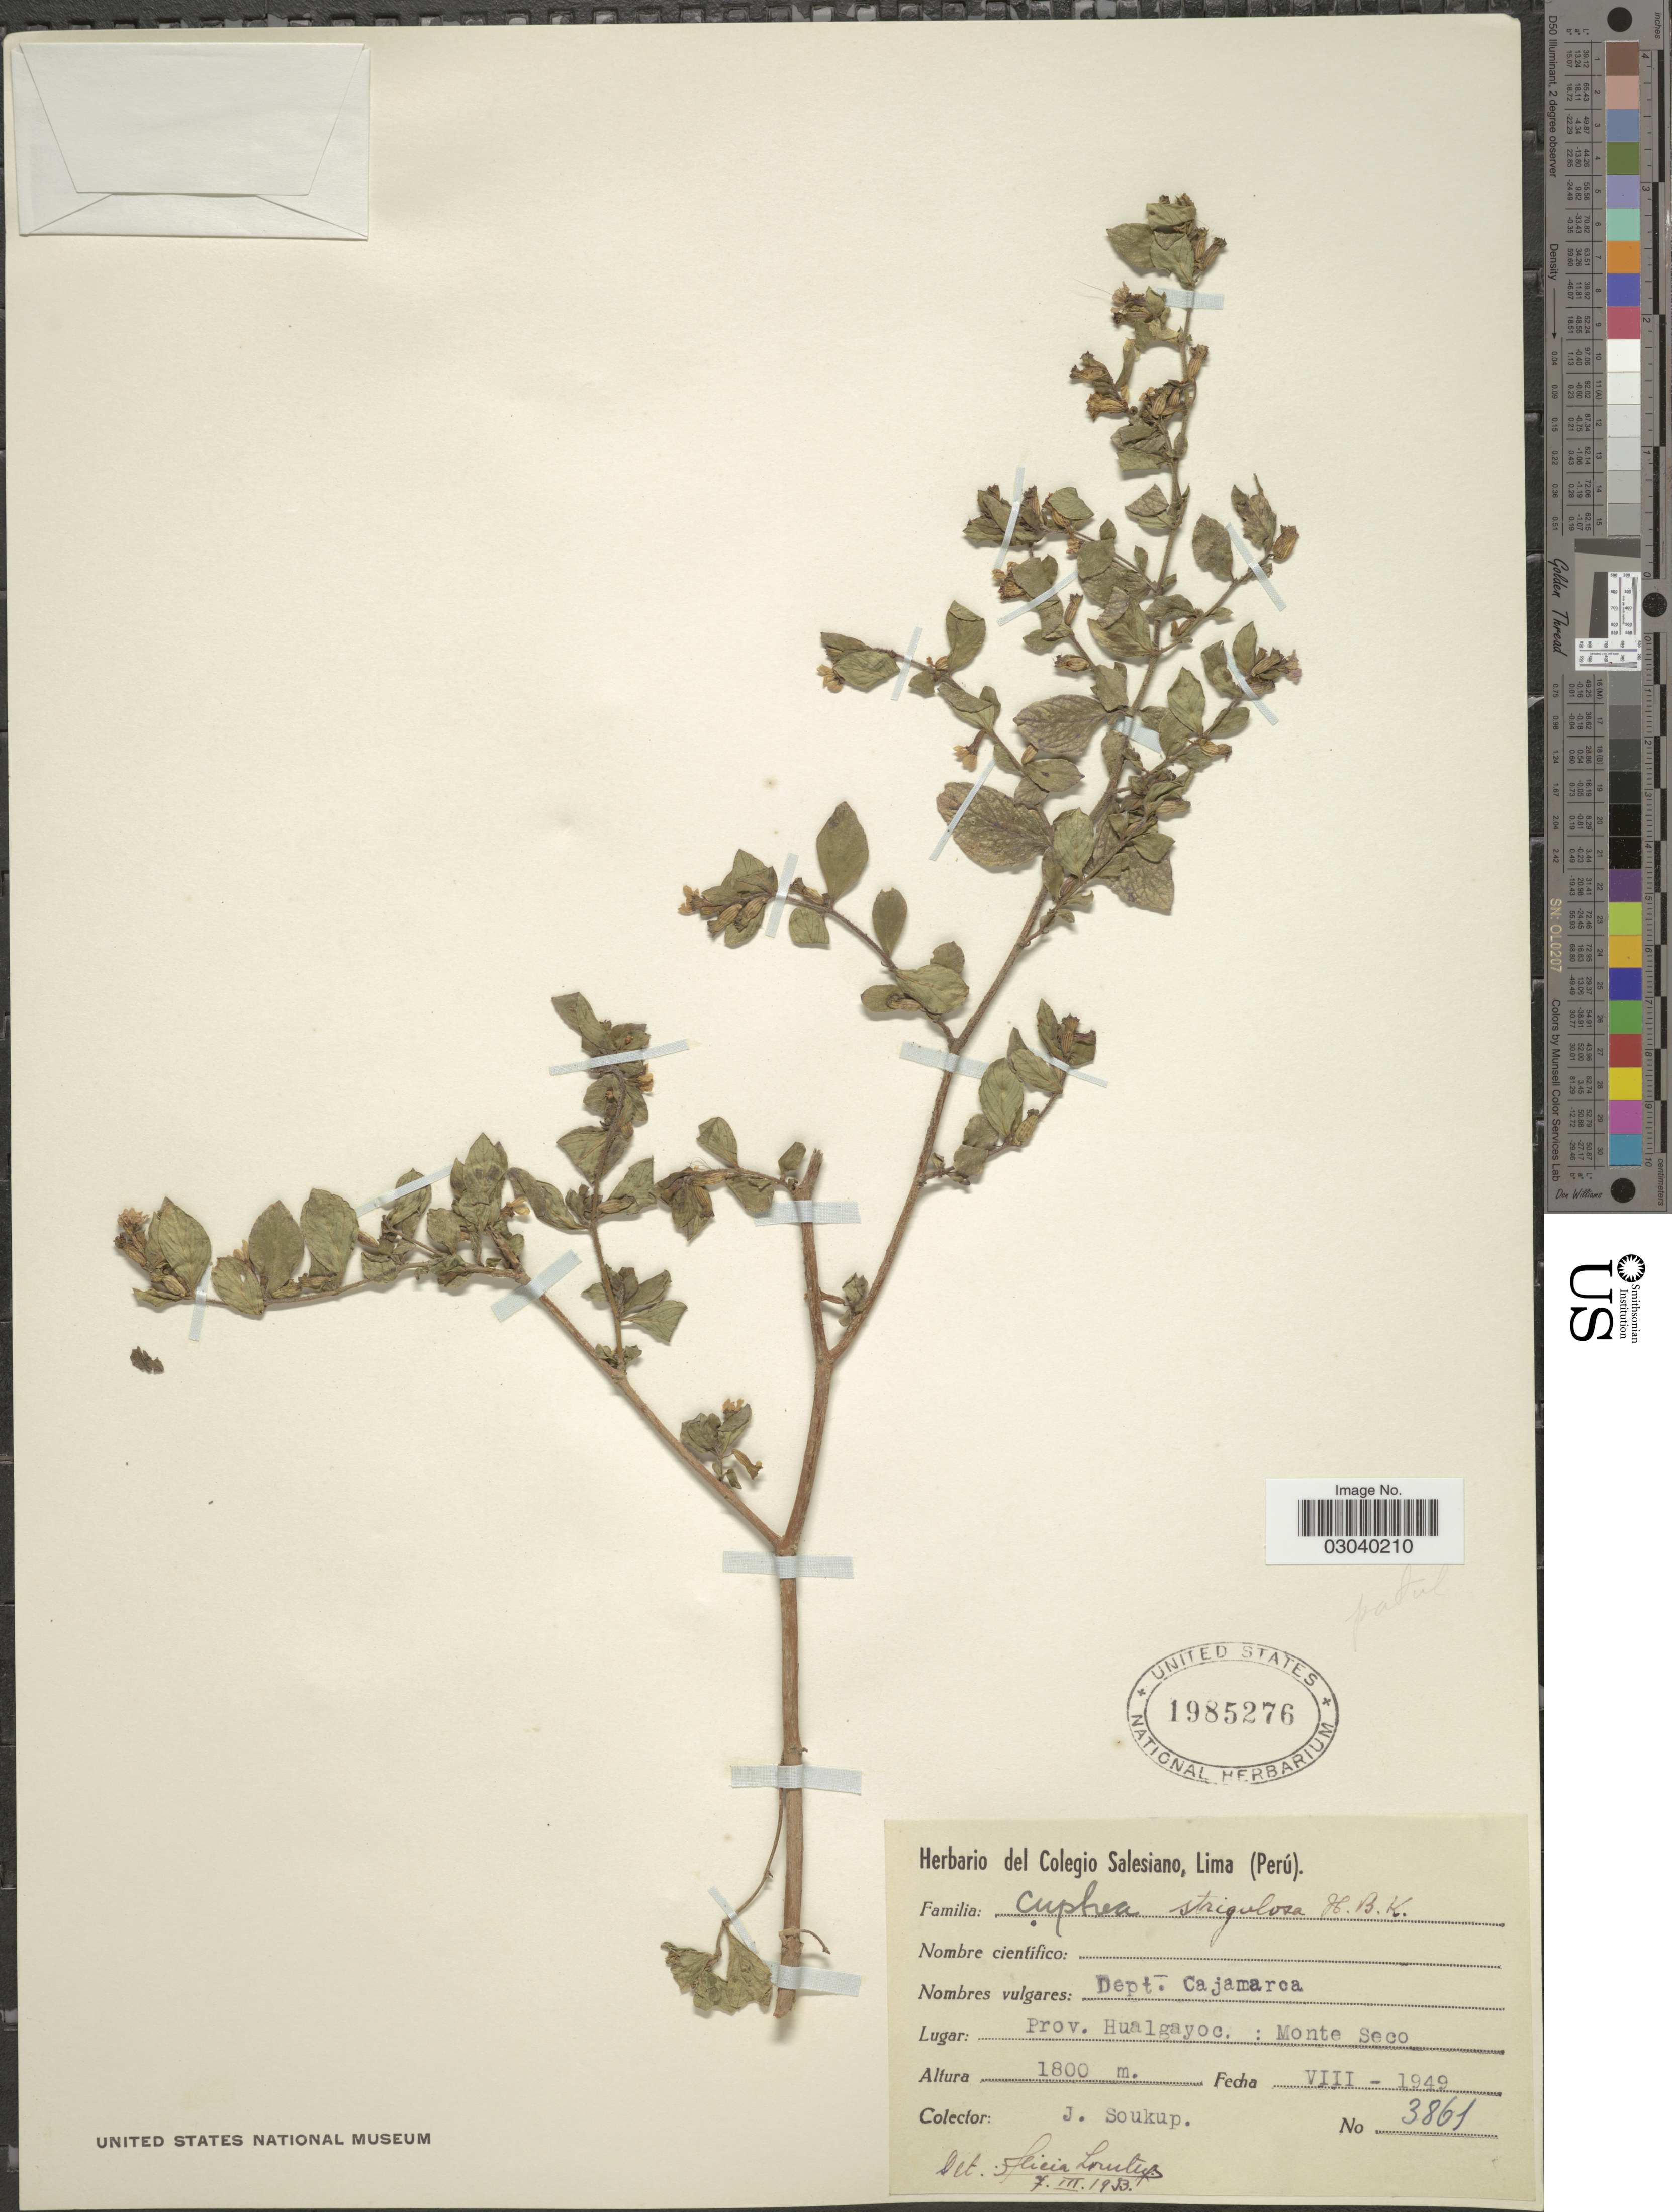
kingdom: Plantae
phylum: Tracheophyta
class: Magnoliopsida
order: Myrtales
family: Lythraceae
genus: Cuphea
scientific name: Cuphea strigulosa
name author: Kunth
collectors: J. Soukup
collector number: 3861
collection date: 1949-08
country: Peru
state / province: Cajamarca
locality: Dept. Cajamarca, Prov. Hualgayoc.: Monte Seco.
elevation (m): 1800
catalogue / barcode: US 1985276